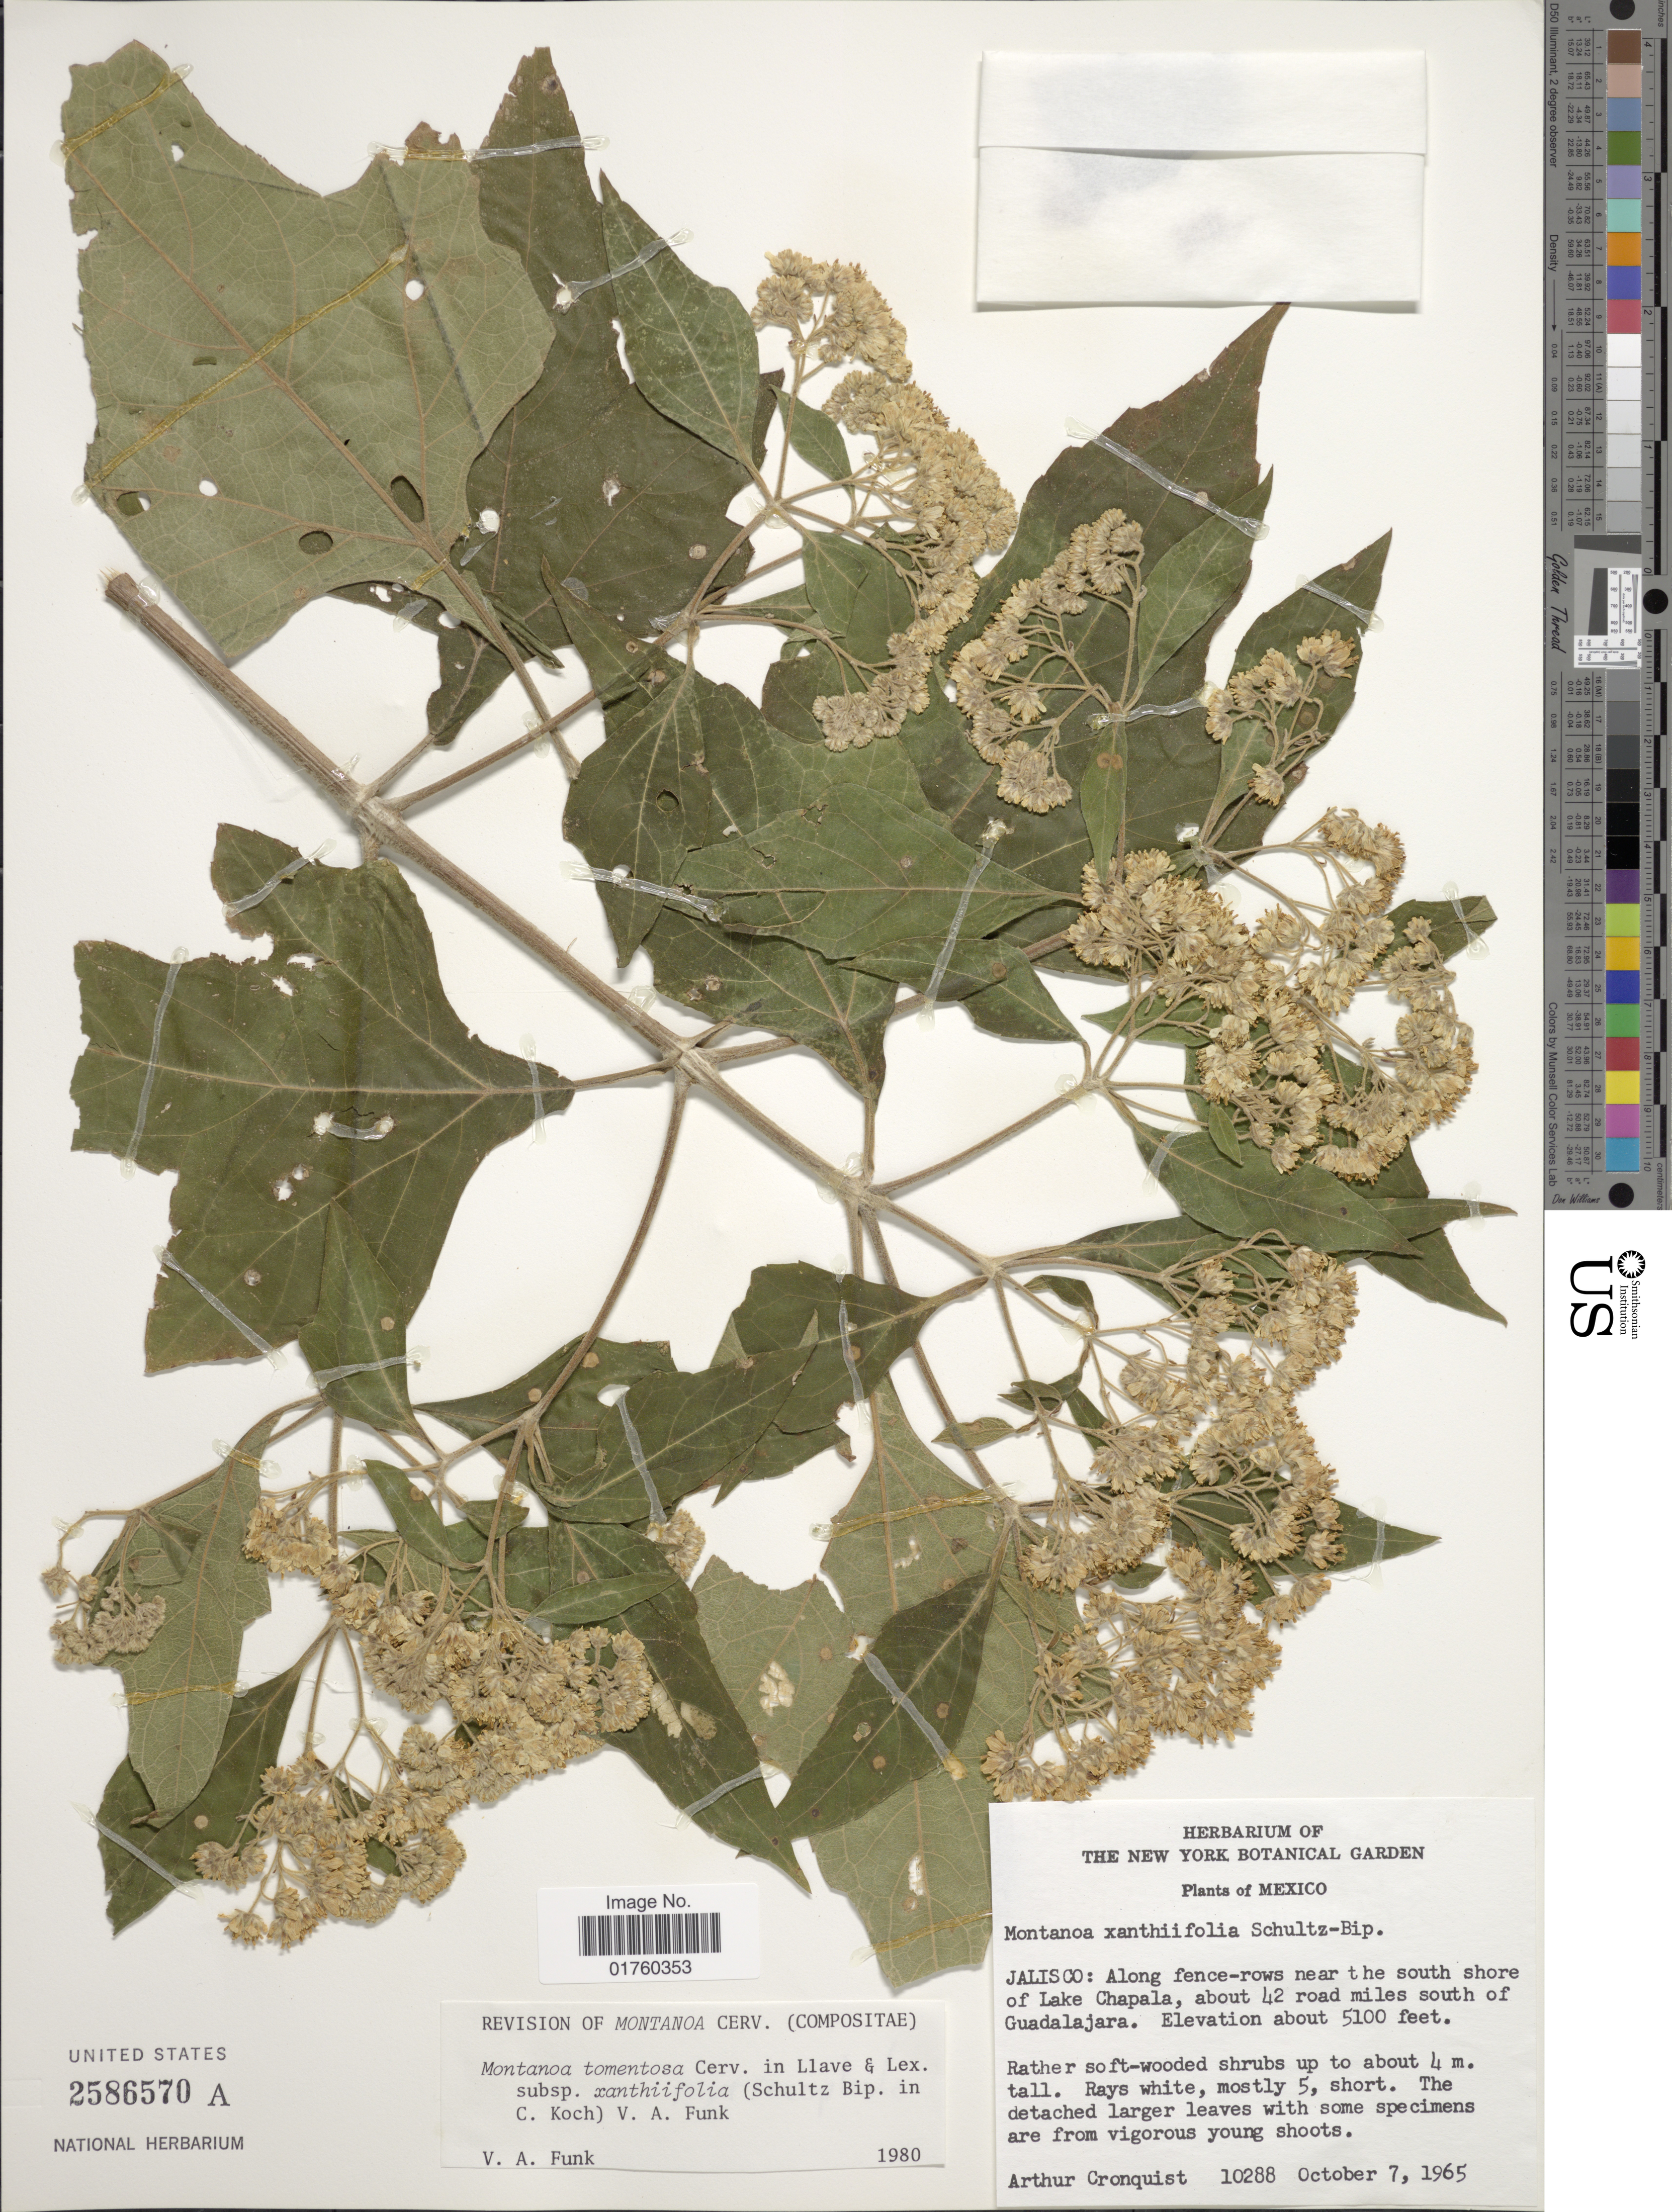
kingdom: Plantae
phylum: Tracheophyta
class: Magnoliopsida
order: Asterales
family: Asteraceae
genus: Montanoa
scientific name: Montanoa tomentosa subsp. xanthiifolia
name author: (Sch. Bip. in C. Koch) V.A. Funk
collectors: A. J. Cronquist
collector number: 10288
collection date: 1965-10-07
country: Mexico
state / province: Jalisco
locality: Along fence-rows near the south shore of Lake Chapala, about 42 road miles south of Guadalajara.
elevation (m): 1554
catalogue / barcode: US 2586570A